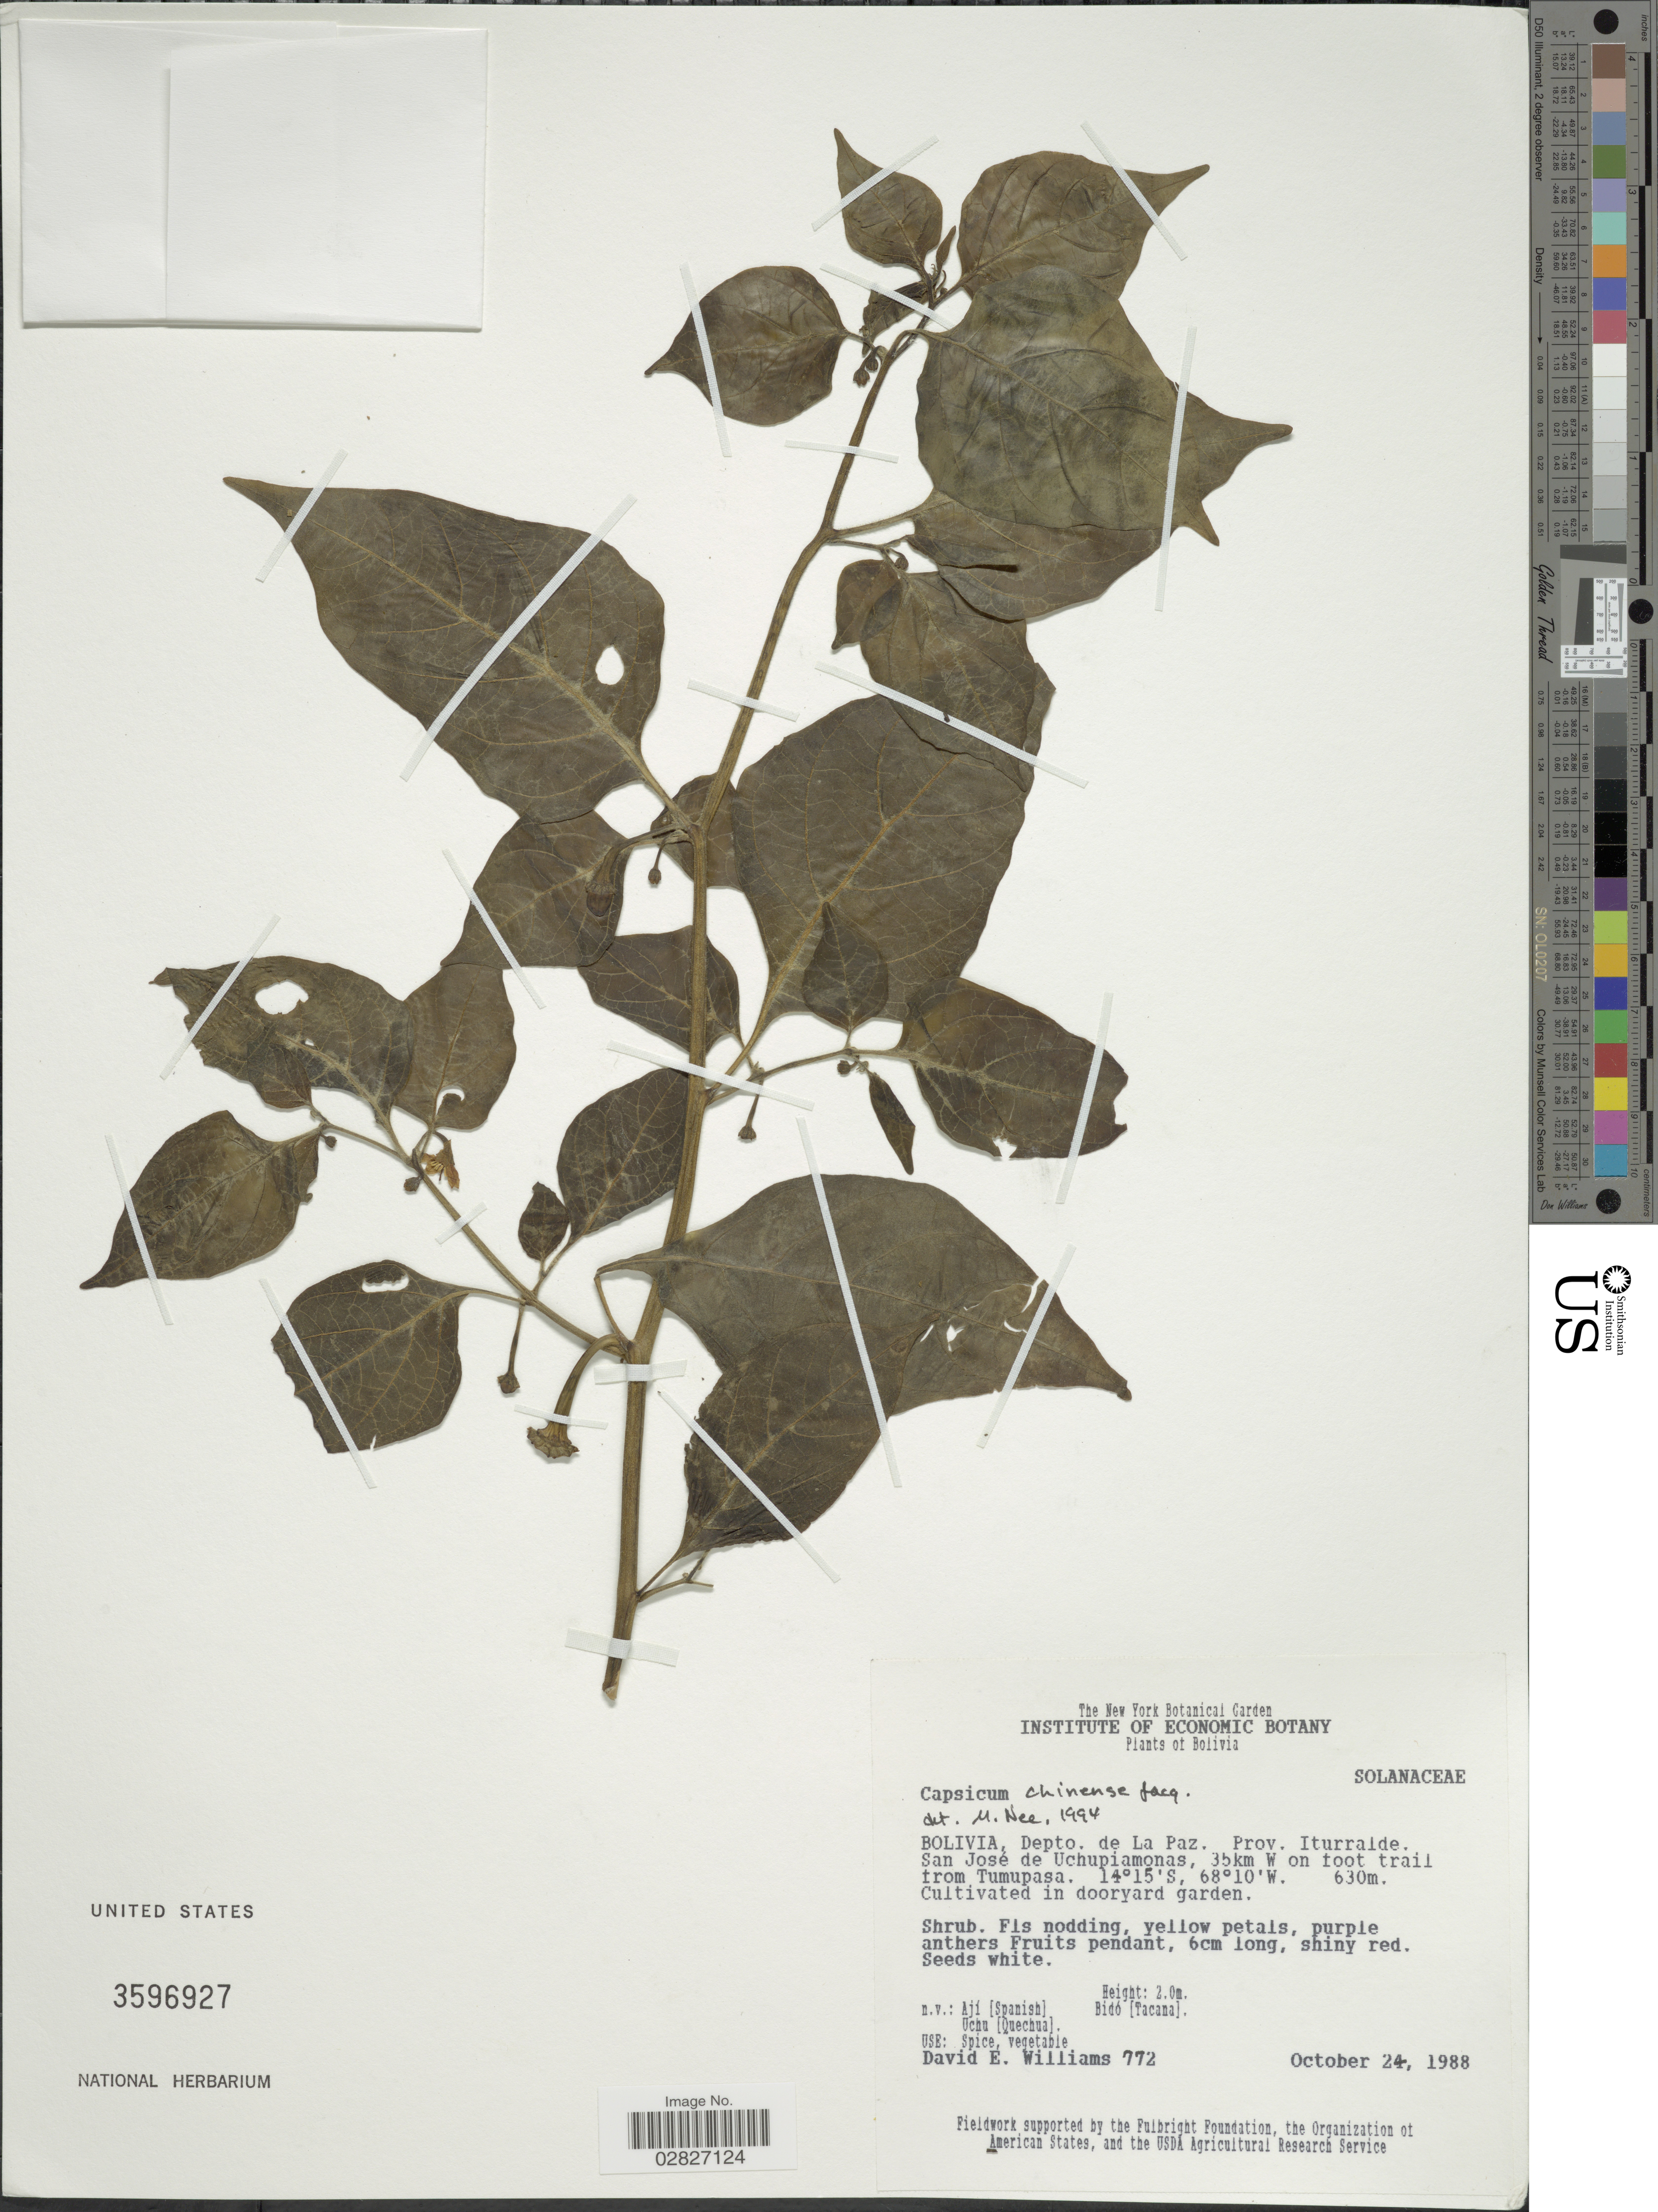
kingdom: Plantae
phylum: Tracheophyta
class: Magnoliopsida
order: Solanales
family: Solanaceae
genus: Capsicum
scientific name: Capsicum chinense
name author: Jacq.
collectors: D. E. Williams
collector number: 772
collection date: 1988-10-24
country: Bolivia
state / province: La Paz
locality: Depto. de La Paz, Prov. Iturralde, San José de Uchupiamonas, 35km W on foot trail from Tumupasa, Cultivated in dooryard garden.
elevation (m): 630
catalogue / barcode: US 3596927